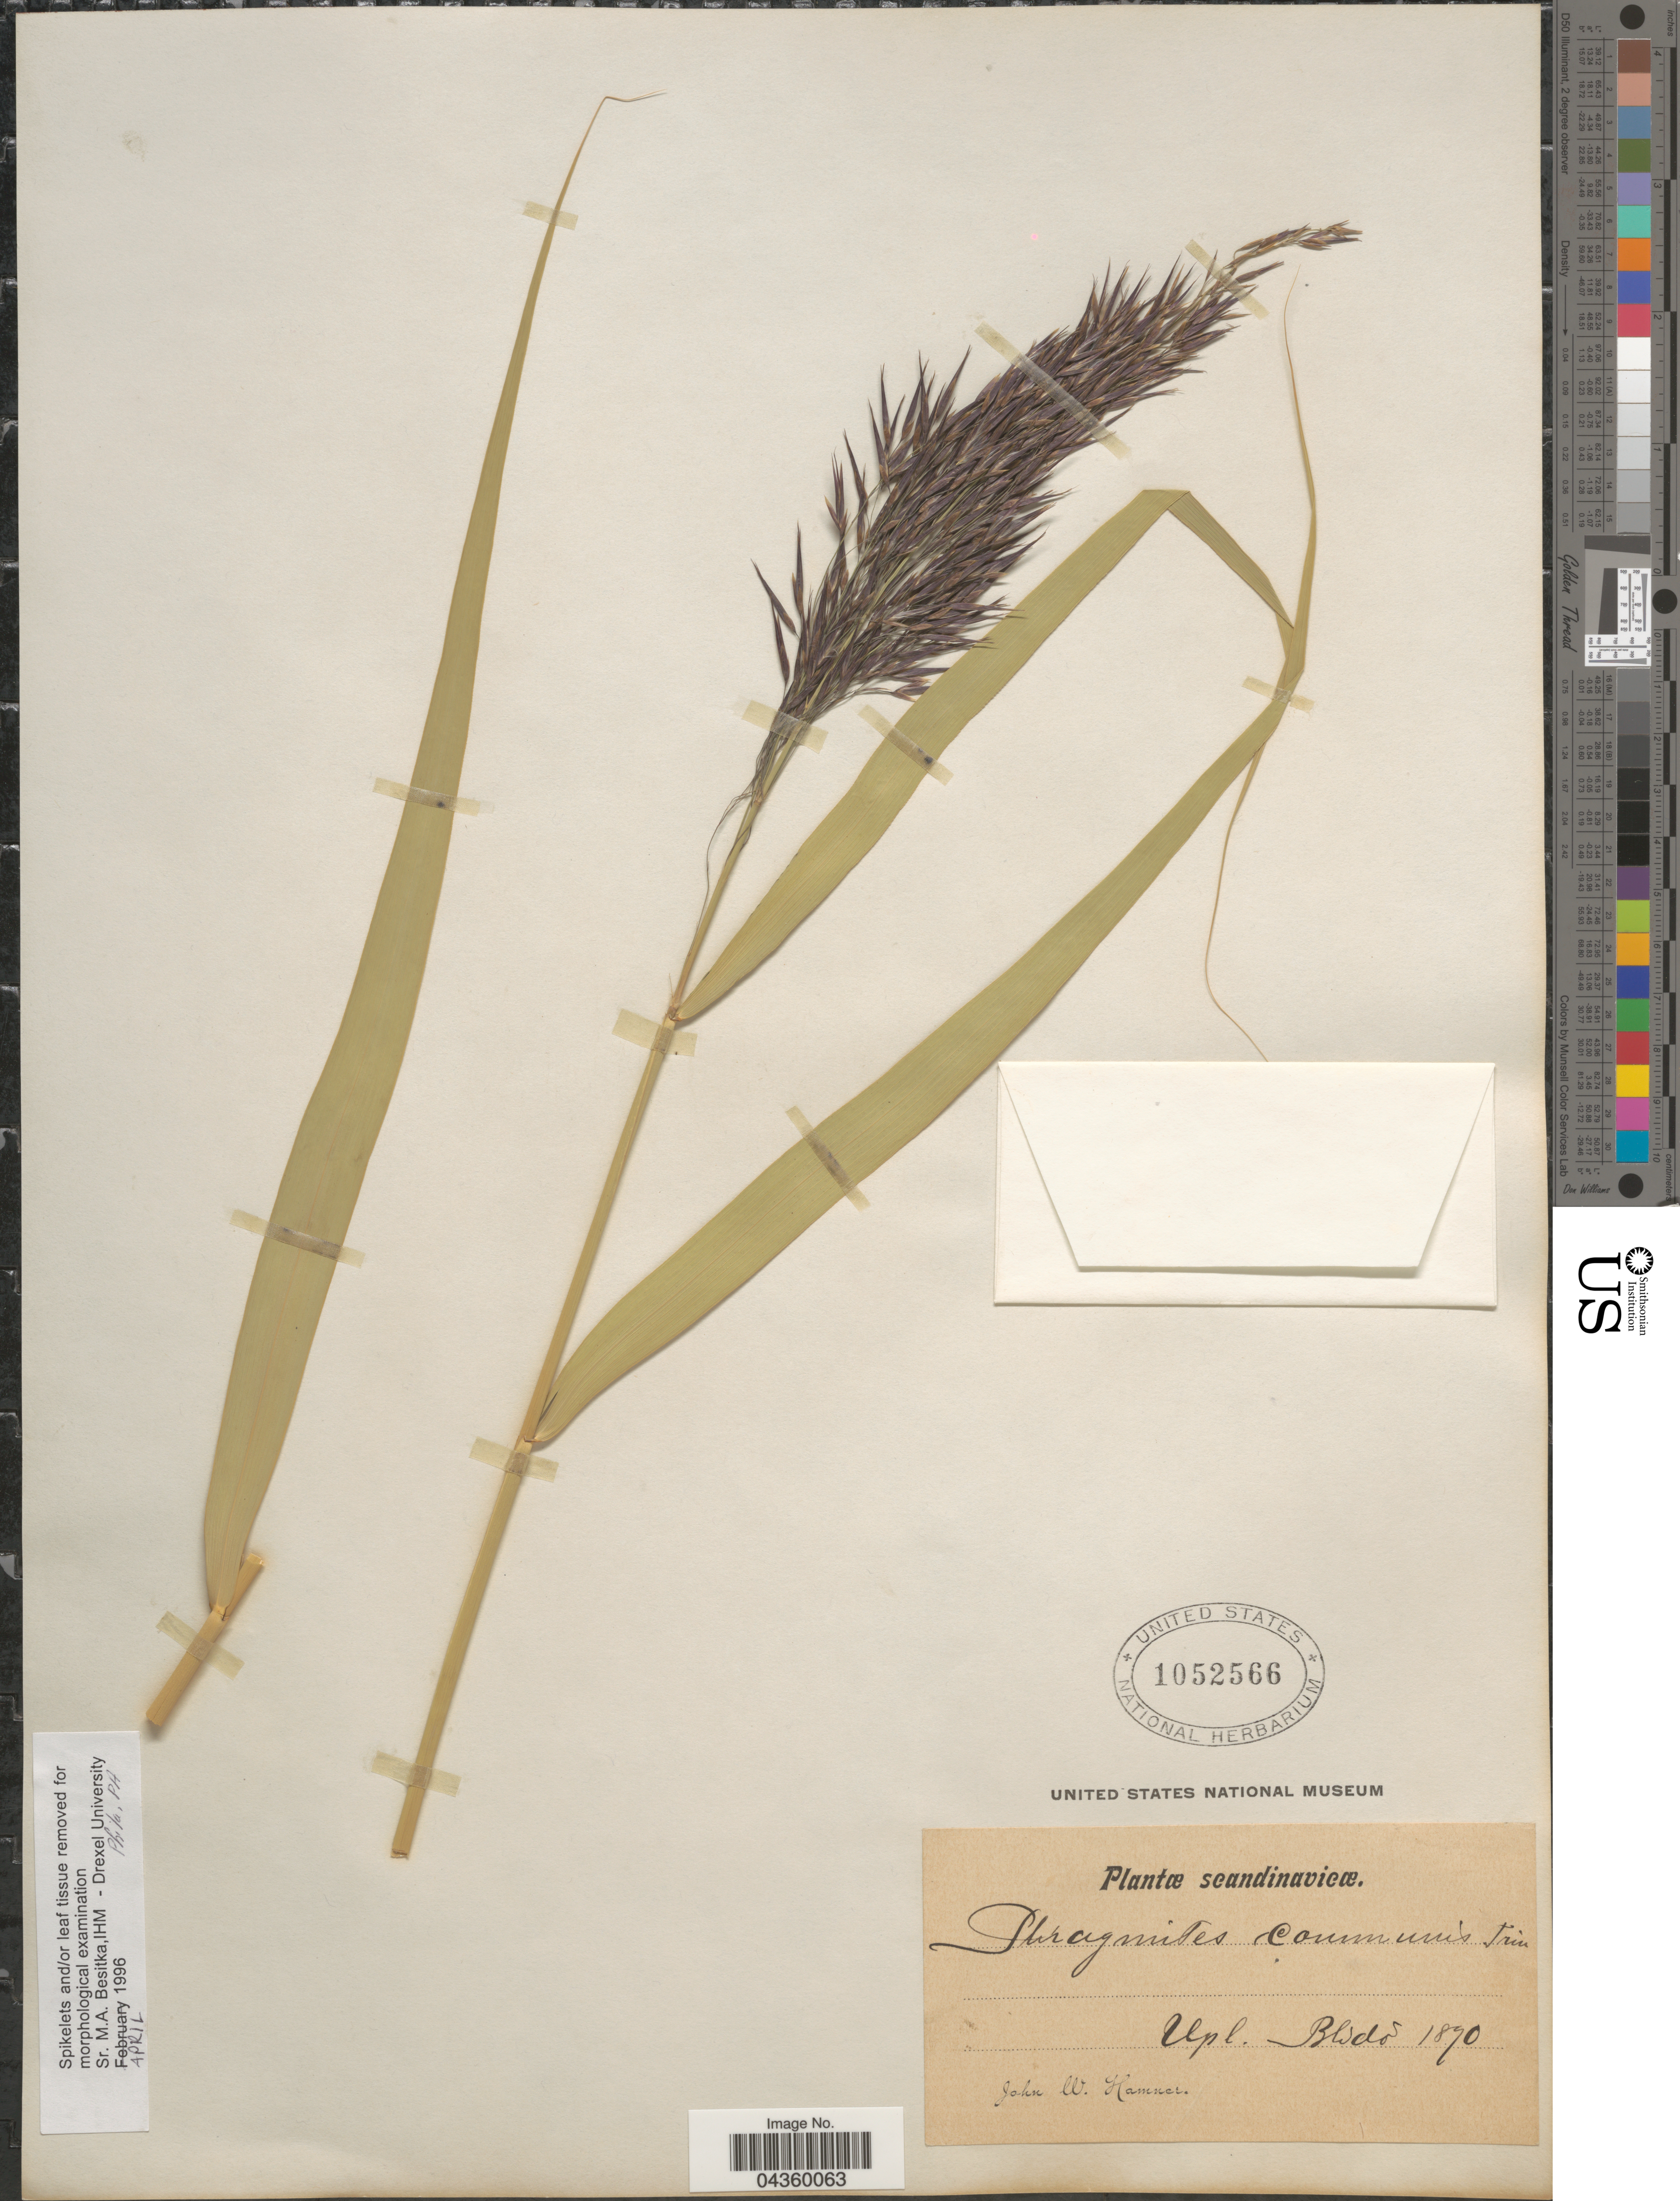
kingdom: Plantae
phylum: Tracheophyta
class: Liliopsida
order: Poales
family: Poaceae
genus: Phragmites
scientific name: Phragmites australis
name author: (Cav.) Trin. ex Steud.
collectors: J. Hamner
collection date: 1890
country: Sweden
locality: Scandinavicæ. Upl. Blido.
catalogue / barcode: US 1052566